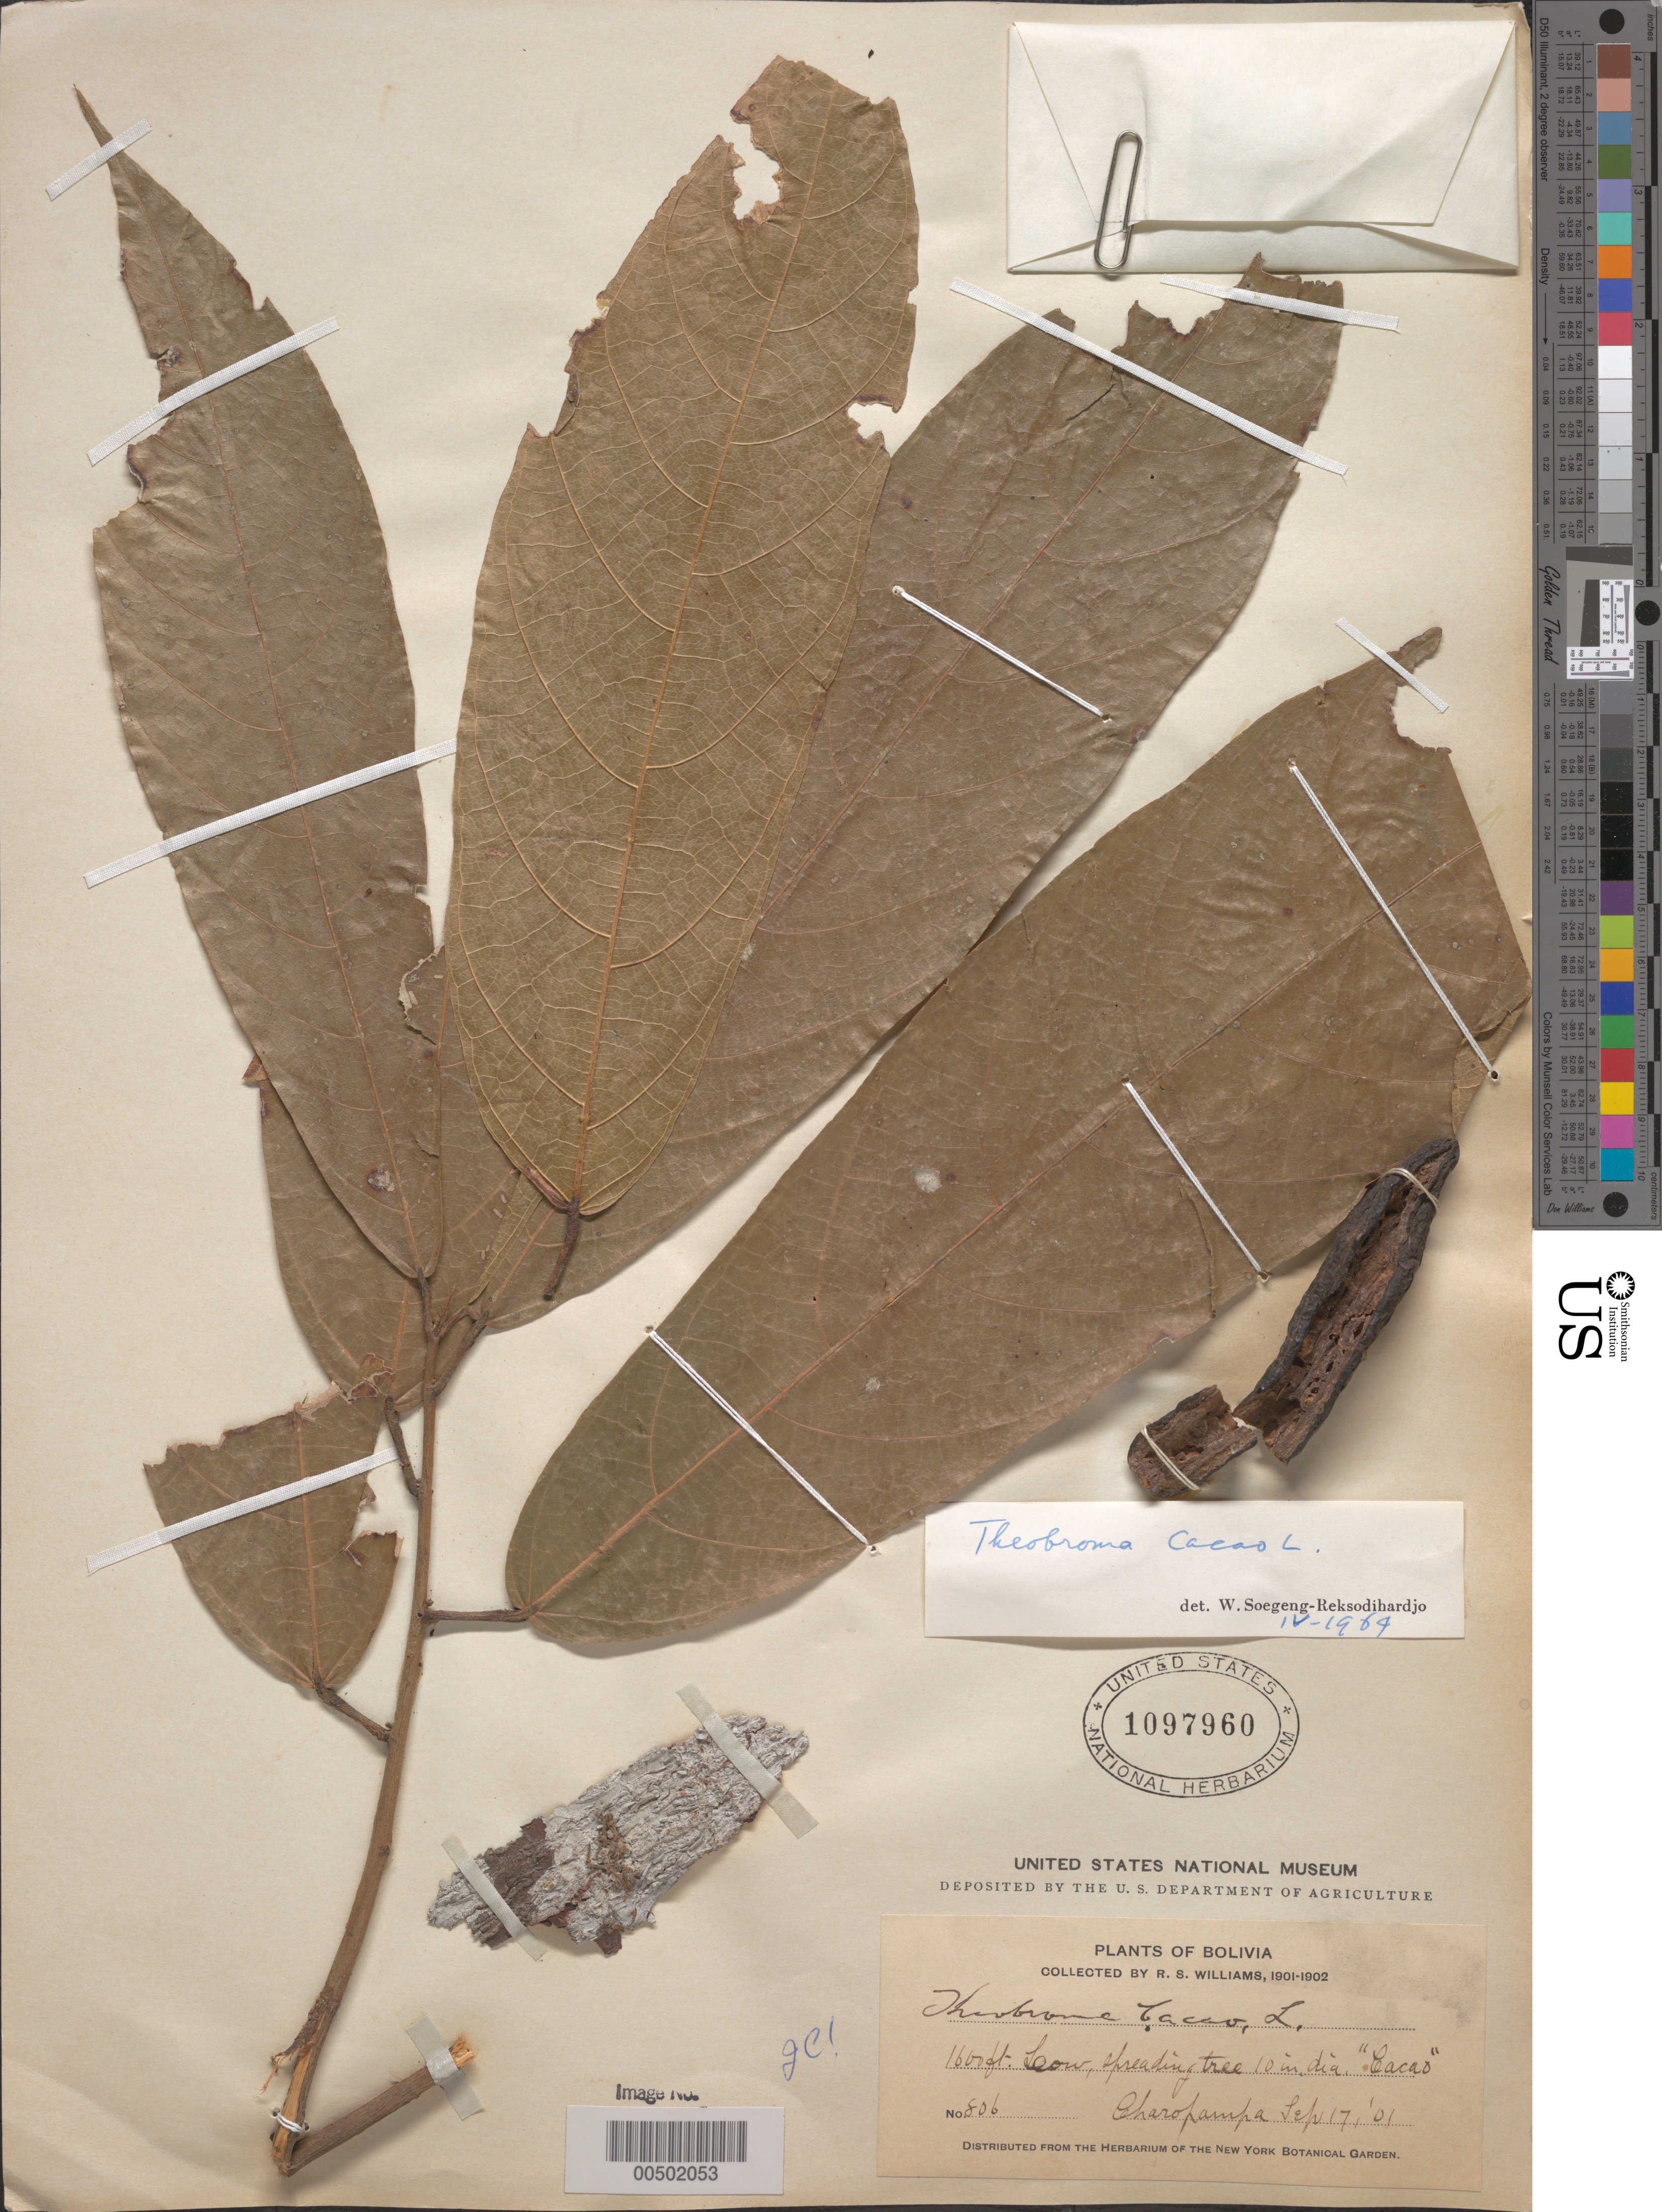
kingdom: Plantae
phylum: Tracheophyta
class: Magnoliopsida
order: Malvales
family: Malvaceae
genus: Theobroma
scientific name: Theobroma cacao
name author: L.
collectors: R. S. Williams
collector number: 806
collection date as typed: Sep. 17, 1901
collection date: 1901-09-17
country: Bolivia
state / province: La Páz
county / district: Larecaja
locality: Charopampa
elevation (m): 488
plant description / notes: Common name: cacao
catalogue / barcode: US 1097960